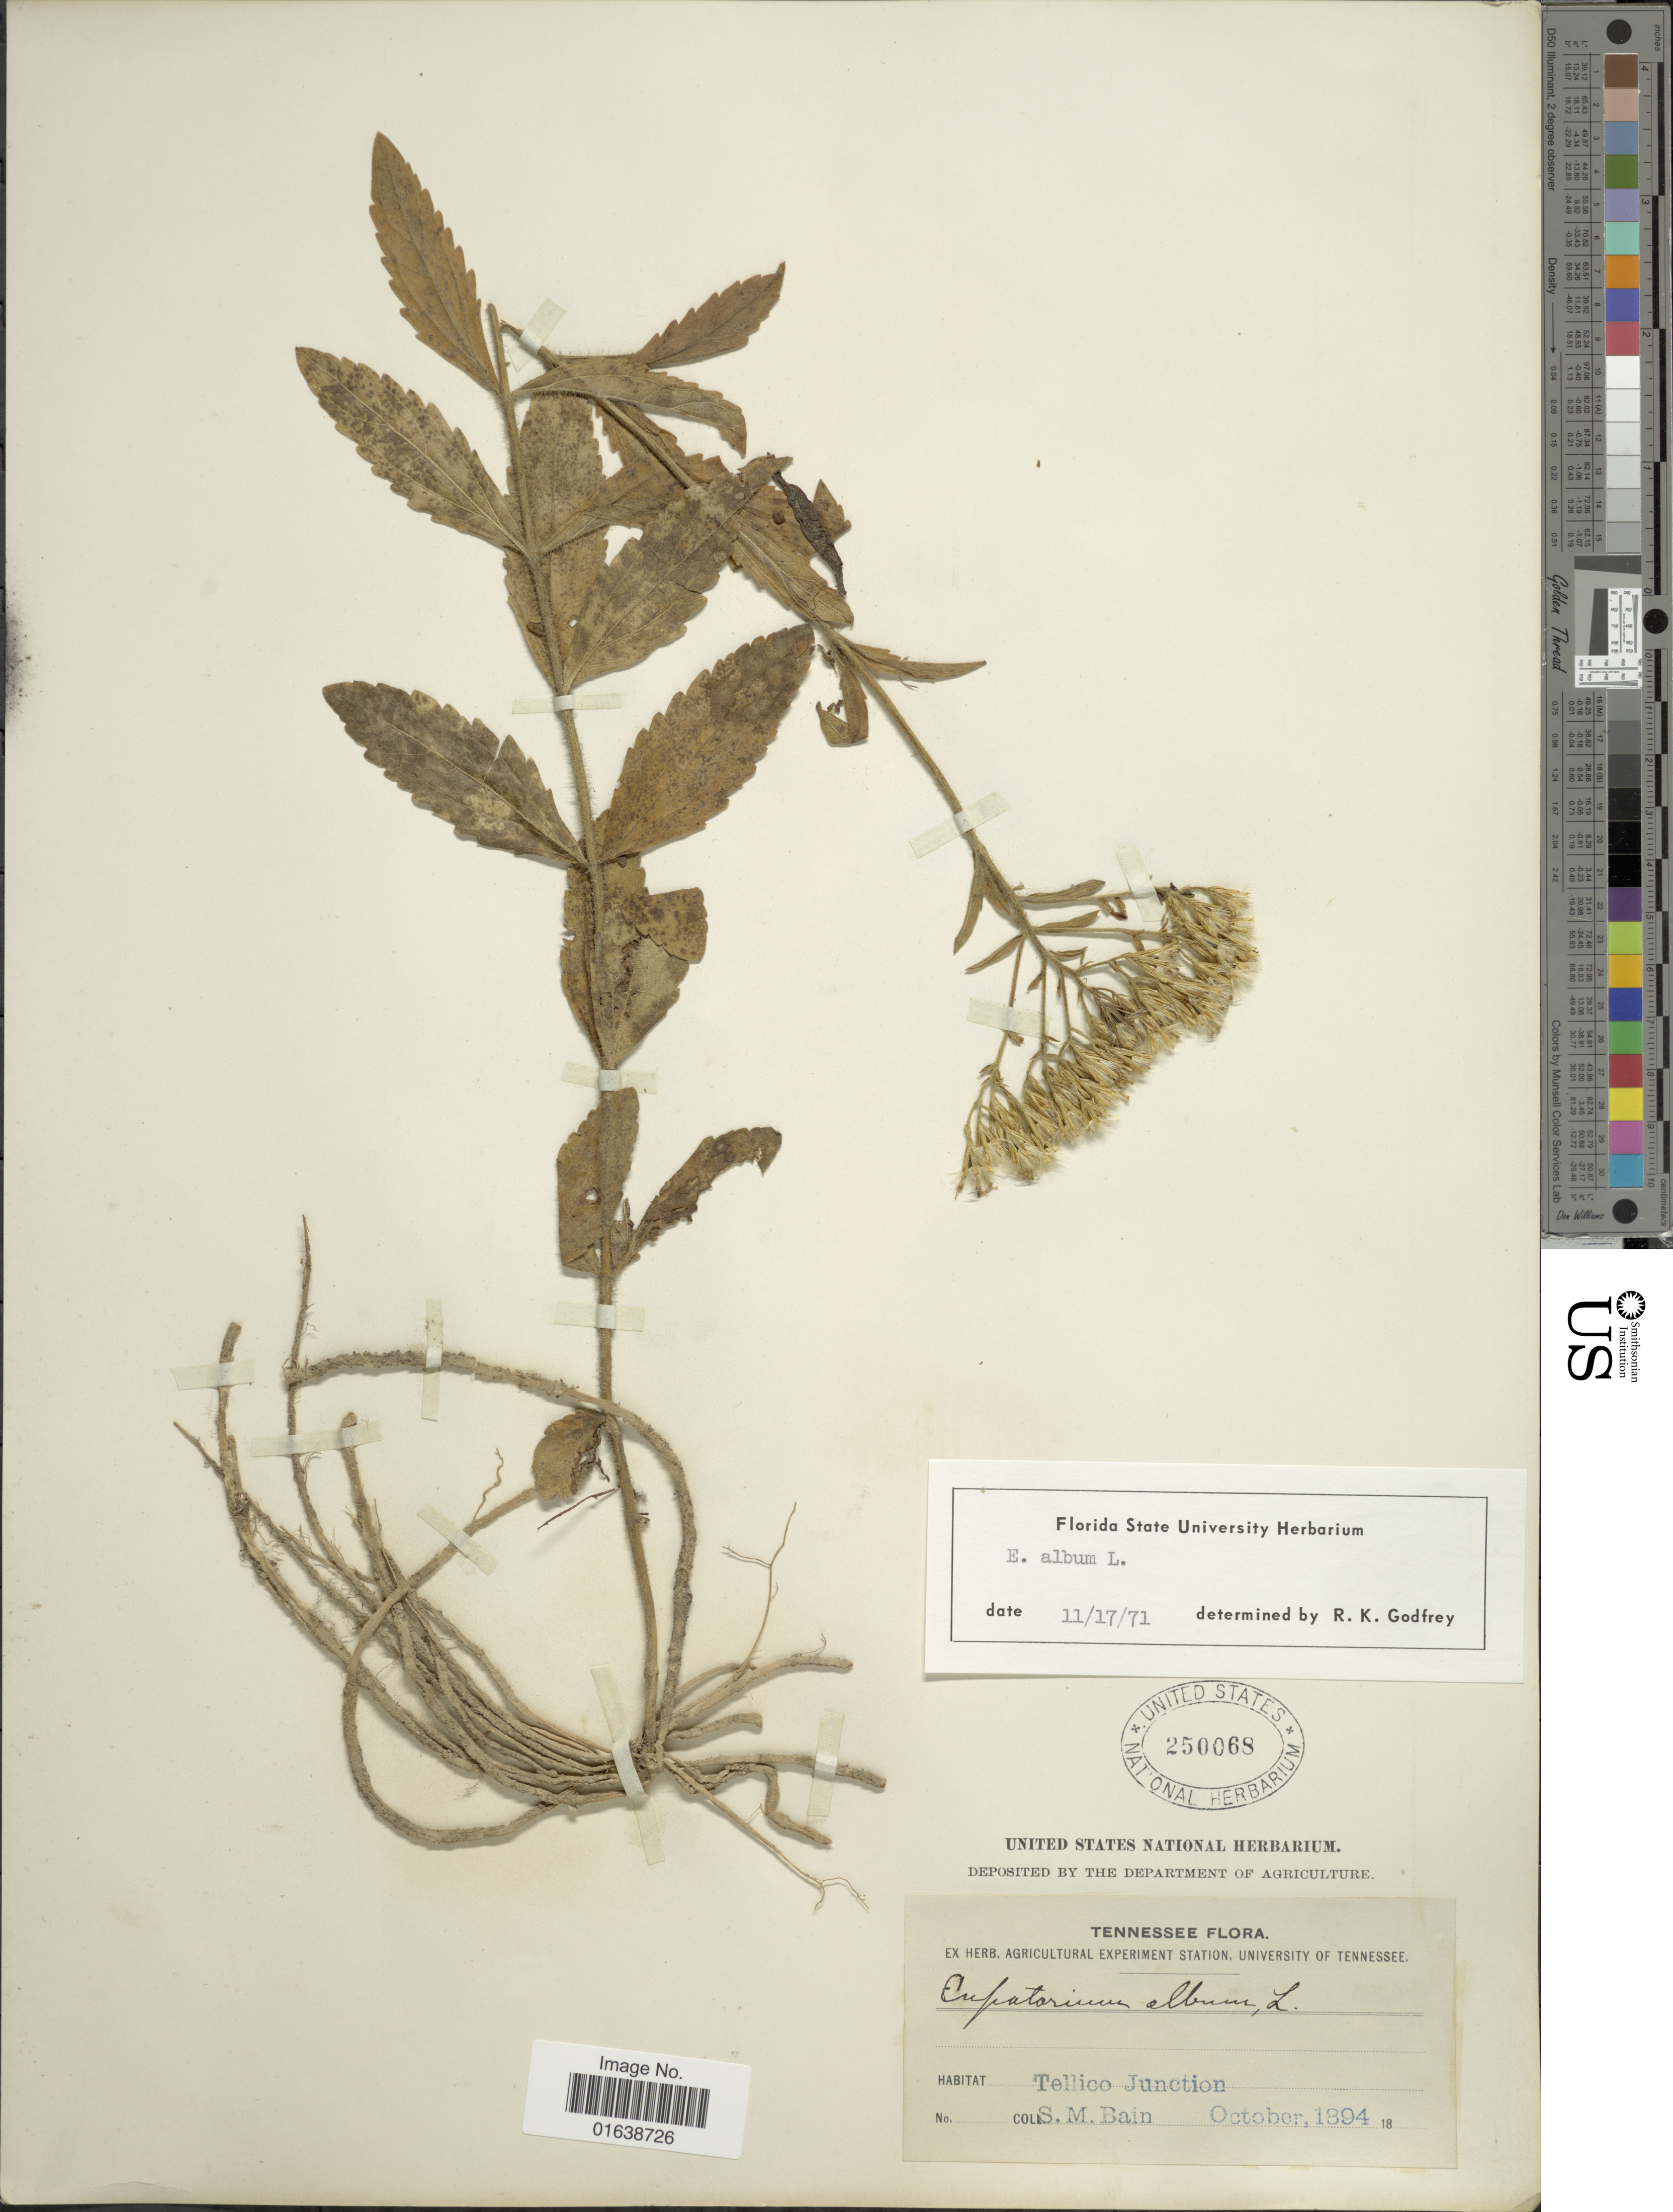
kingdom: Plantae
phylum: Tracheophyta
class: Magnoliopsida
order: Asterales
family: Asteraceae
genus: Eupatorium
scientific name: Eupatorium album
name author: L.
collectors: S. M. Bain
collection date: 1894-10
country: United States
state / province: Tennessee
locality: Tennessee. Tellico Junction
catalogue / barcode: US 250068